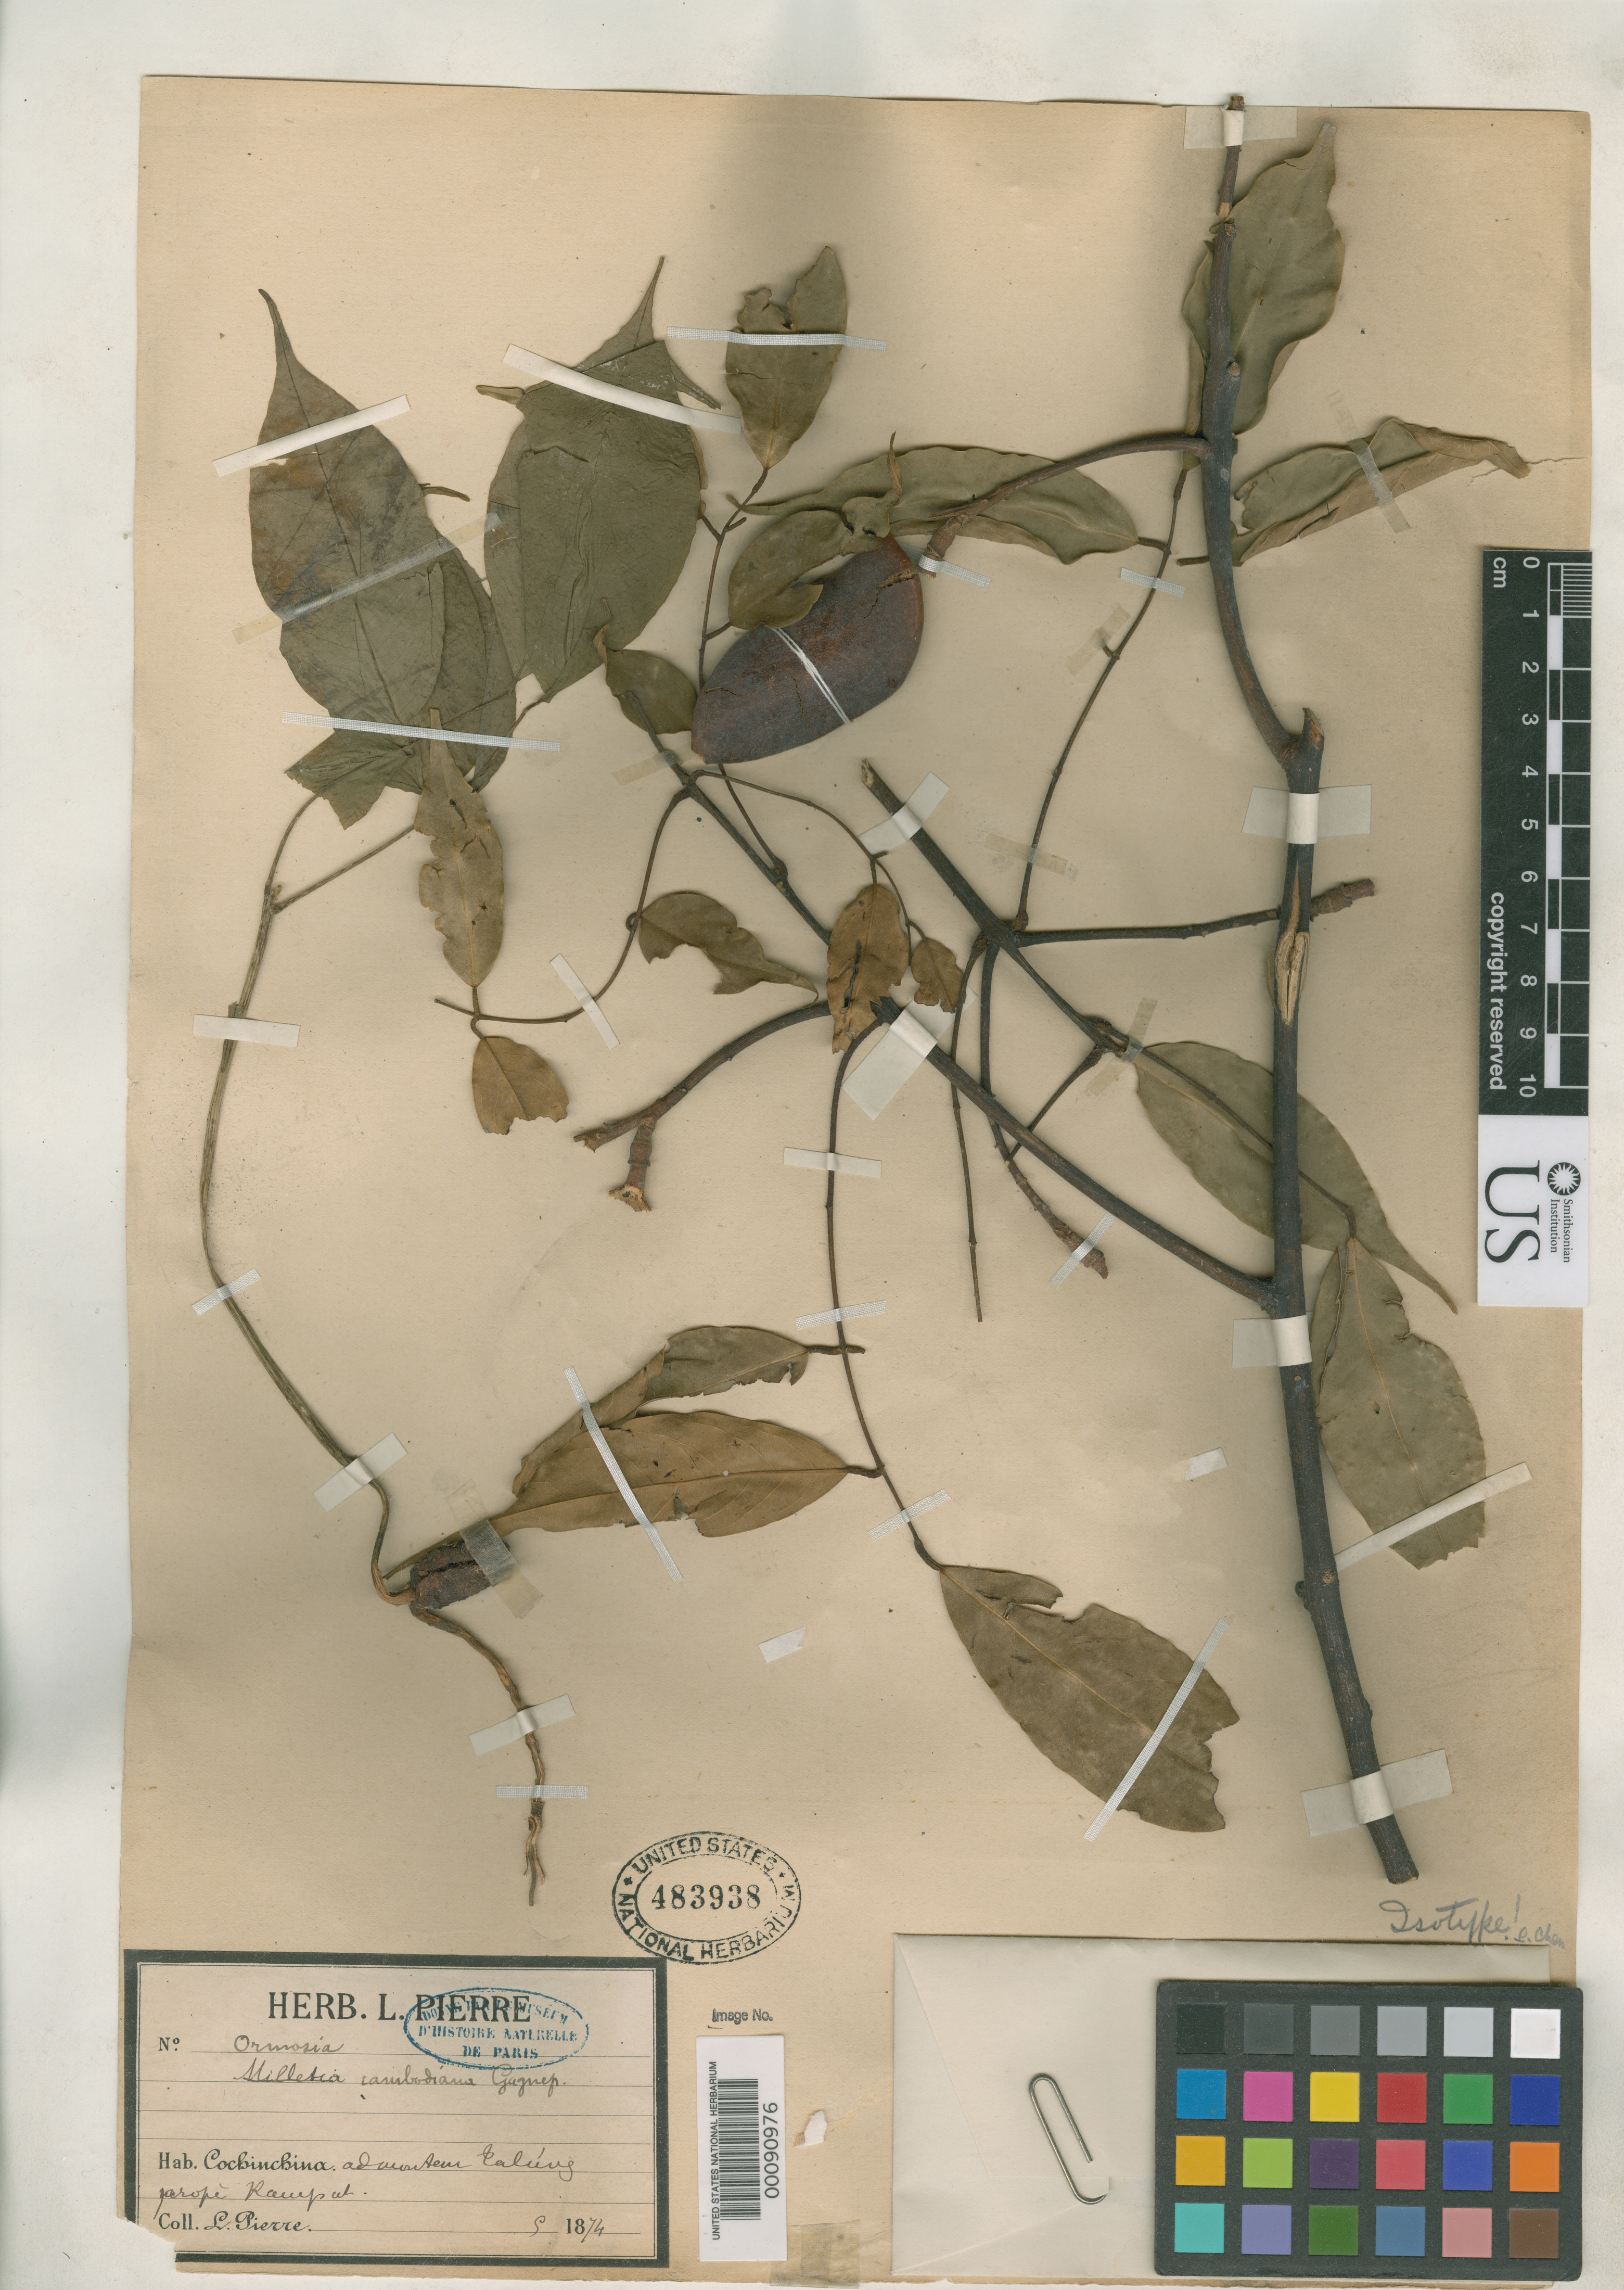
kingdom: Plantae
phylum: Tracheophyta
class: Magnoliopsida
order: Fabales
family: Fabaceae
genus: Ormosia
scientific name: Ormosia cambodiana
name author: Gagnep.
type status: Type Collection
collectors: J. Pierre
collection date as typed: May 1874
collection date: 1874-05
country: Cambodia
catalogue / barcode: US 483938